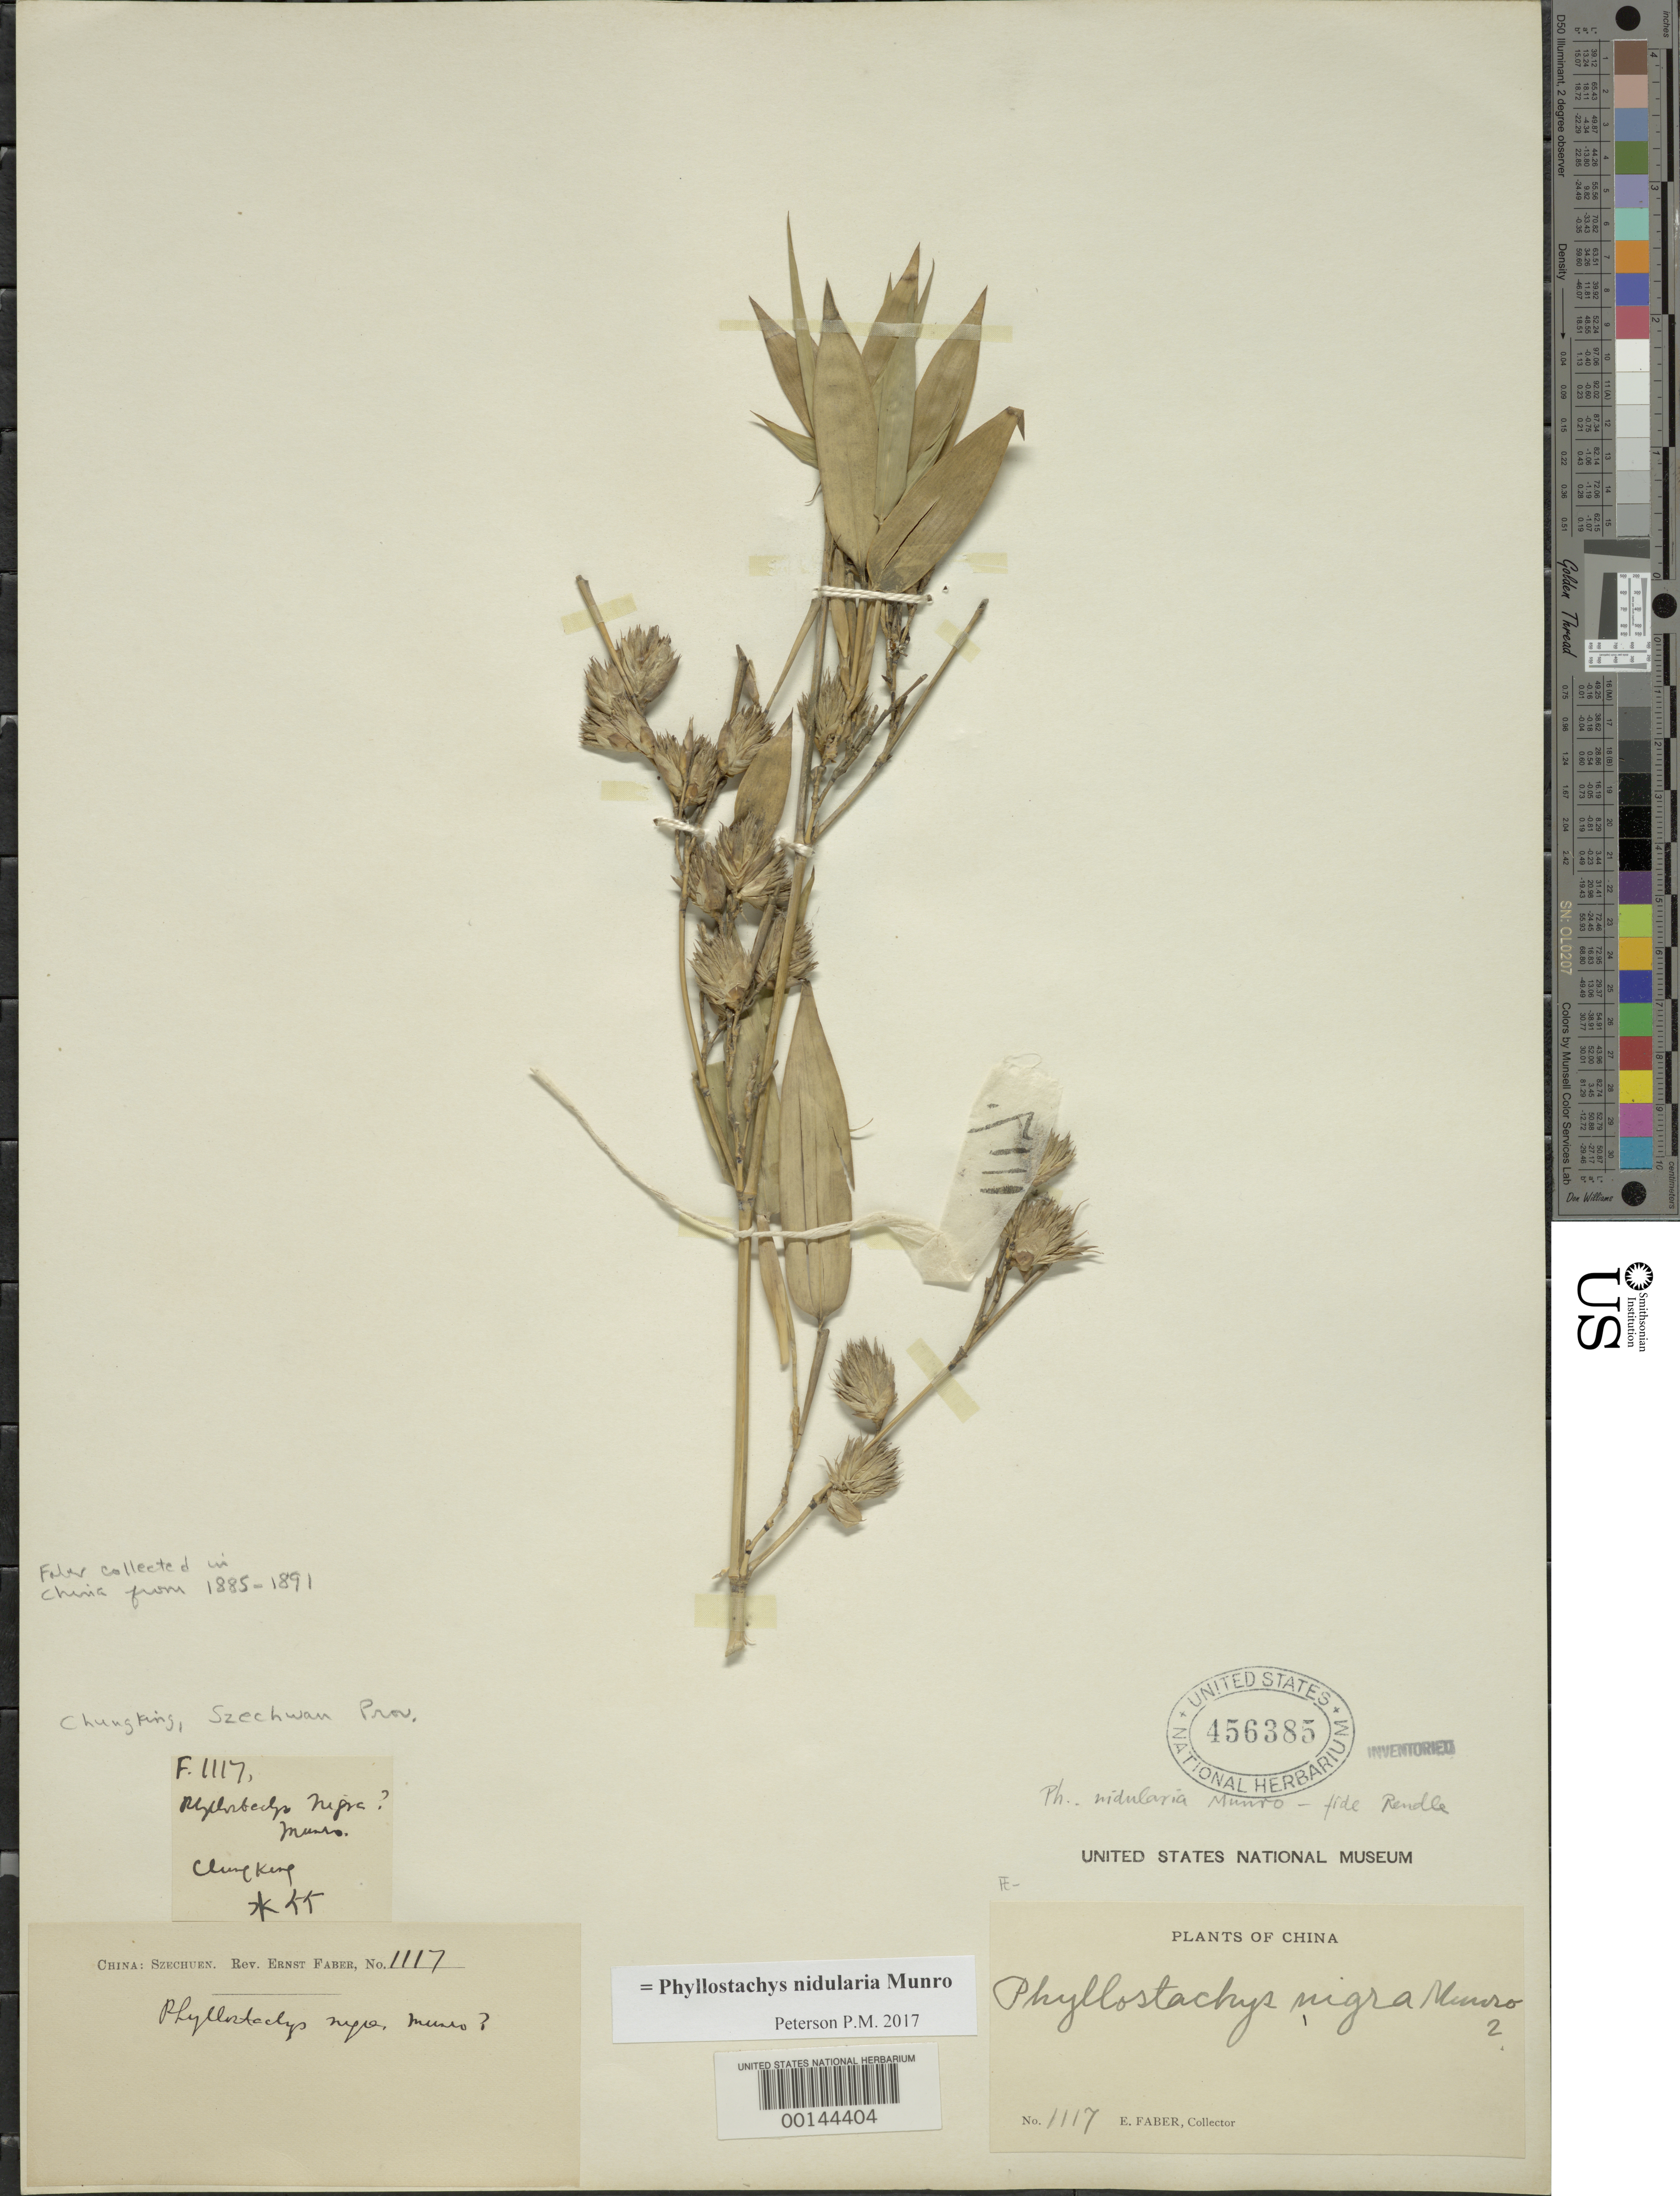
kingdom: Plantae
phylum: Tracheophyta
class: Liliopsida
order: Poales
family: Poaceae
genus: Phyllostachys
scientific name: Phyllostachys nidularia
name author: Munro ex Fenzi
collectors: E. Faber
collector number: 1117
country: China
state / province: Sichuan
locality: Chungking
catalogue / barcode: US 456385